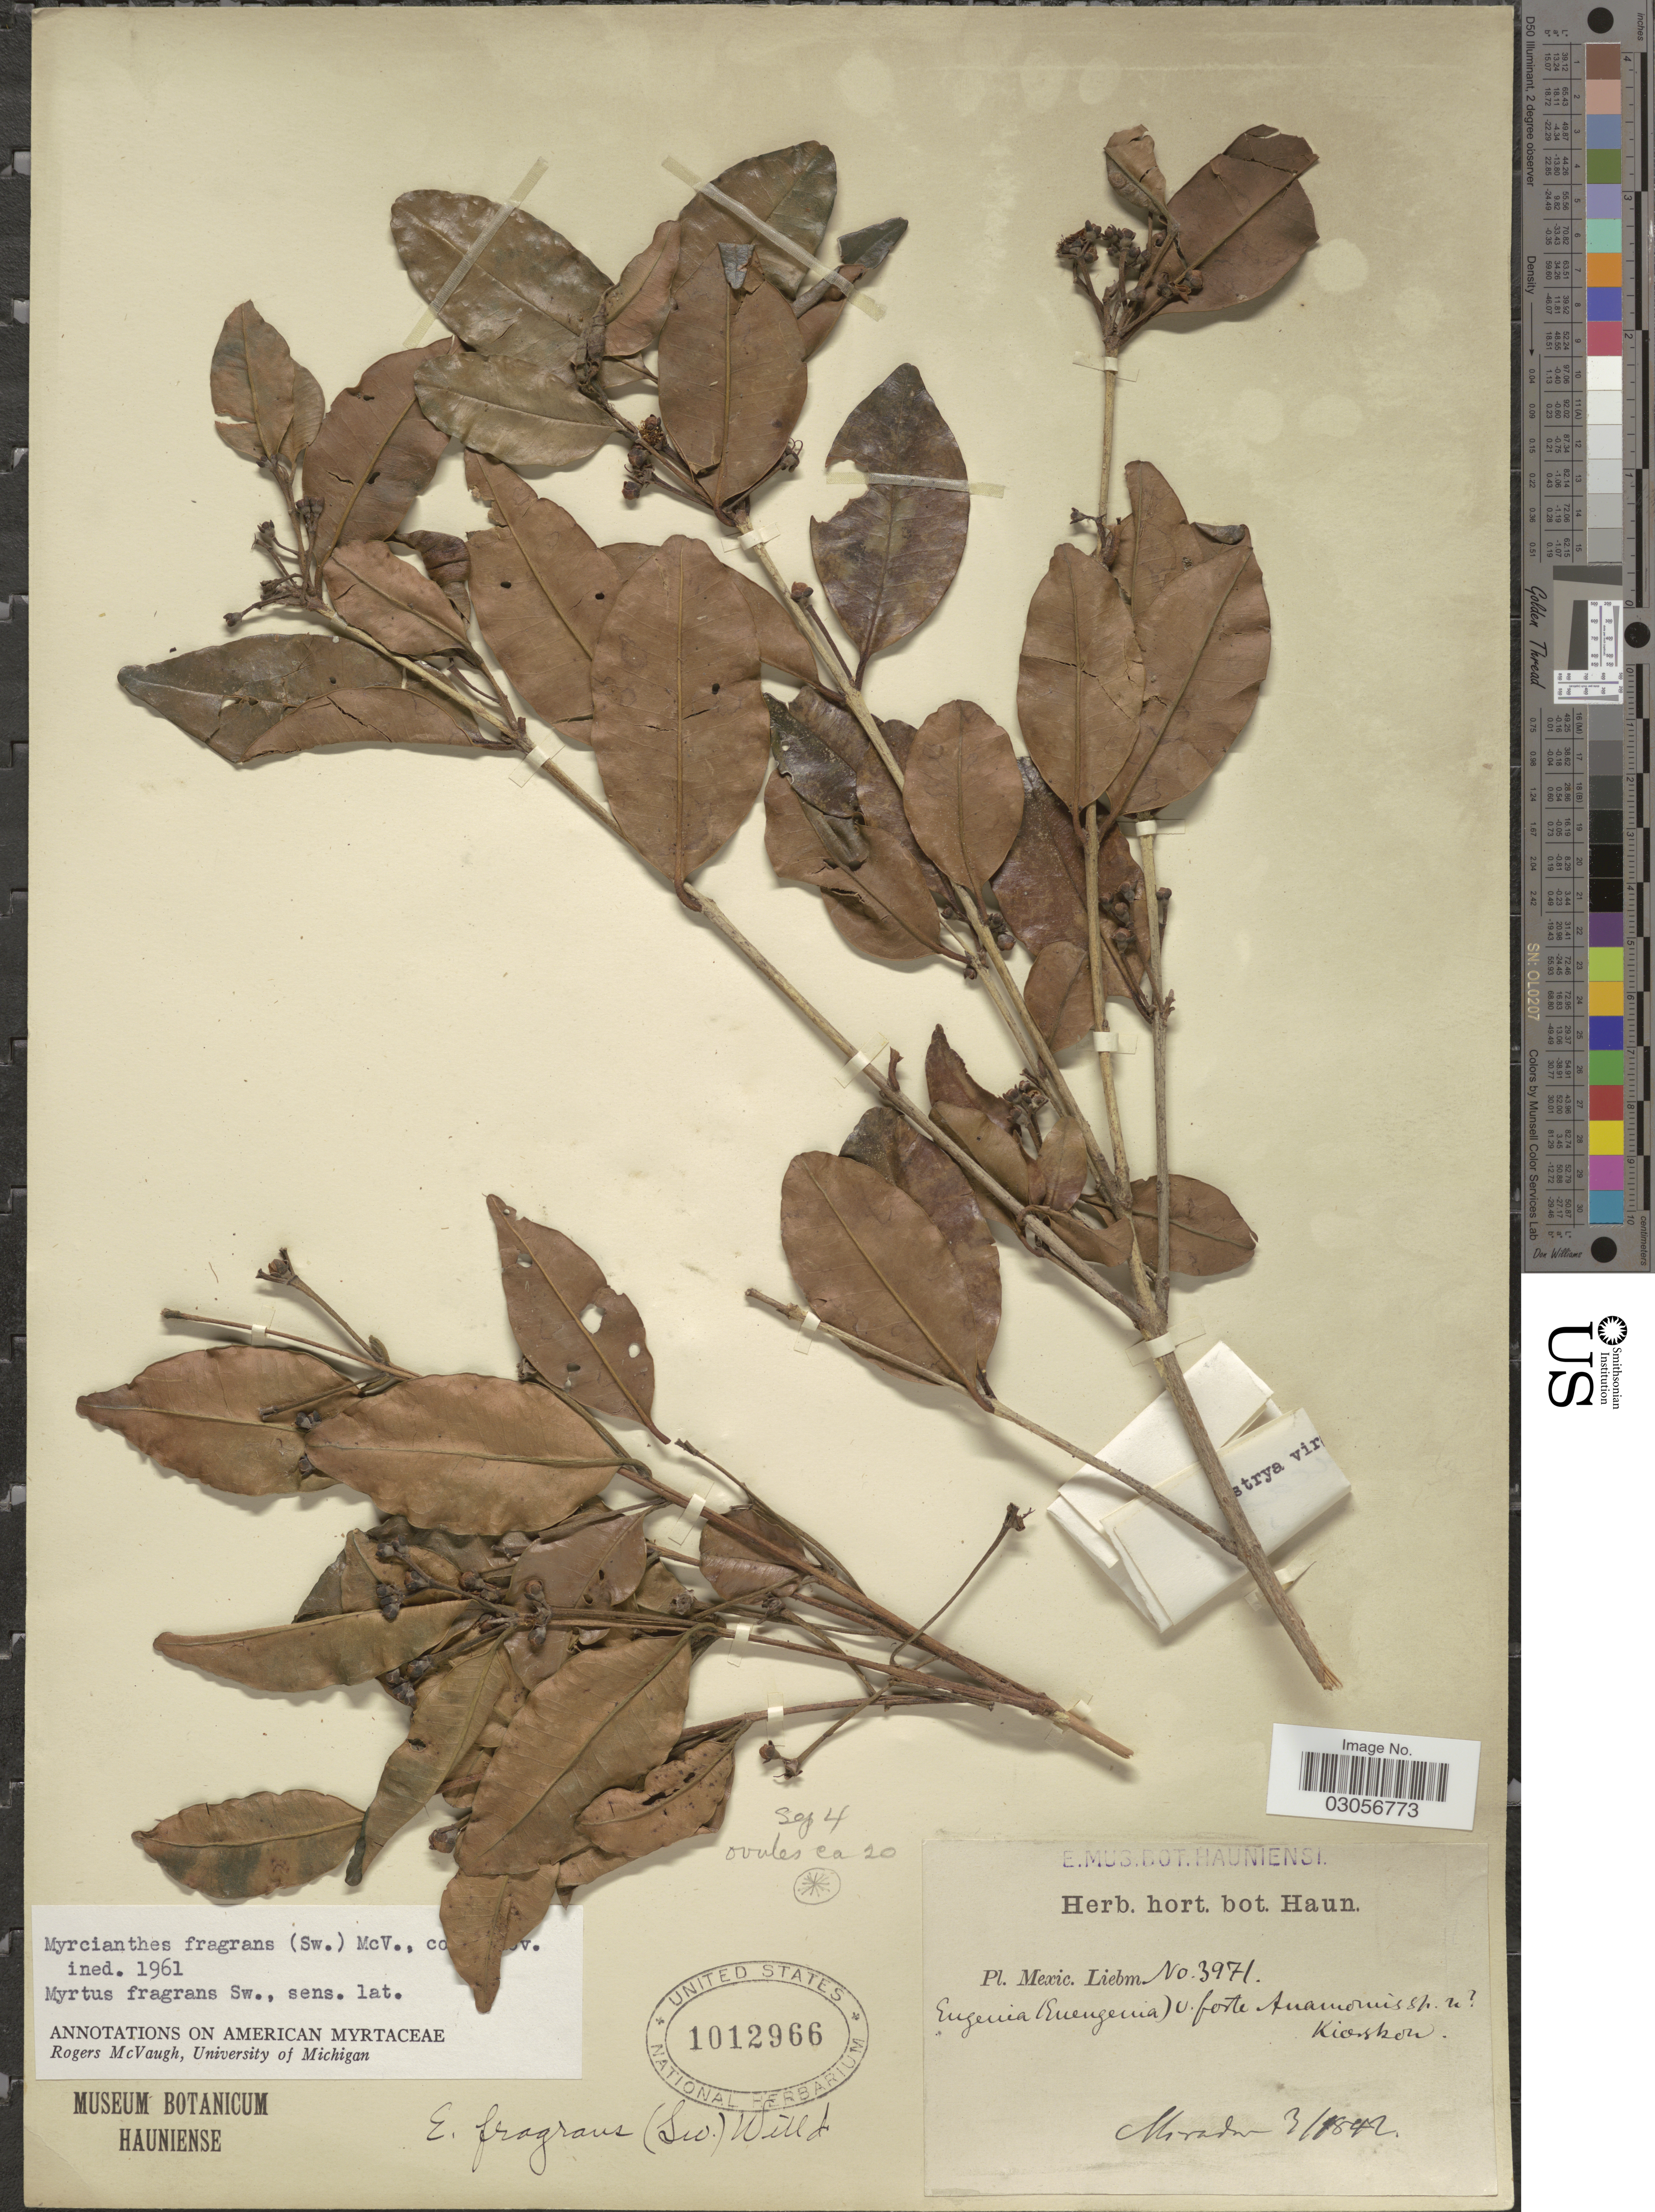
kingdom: Plantae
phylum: Tracheophyta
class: Magnoliopsida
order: Myrtales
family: Myrtaceae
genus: Myrcianthes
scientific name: Myrcianthes fragrans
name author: (Sw.) McVaugh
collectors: Liebm.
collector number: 3971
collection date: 1842-03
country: Mexico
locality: Mirador.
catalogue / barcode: US 1012966